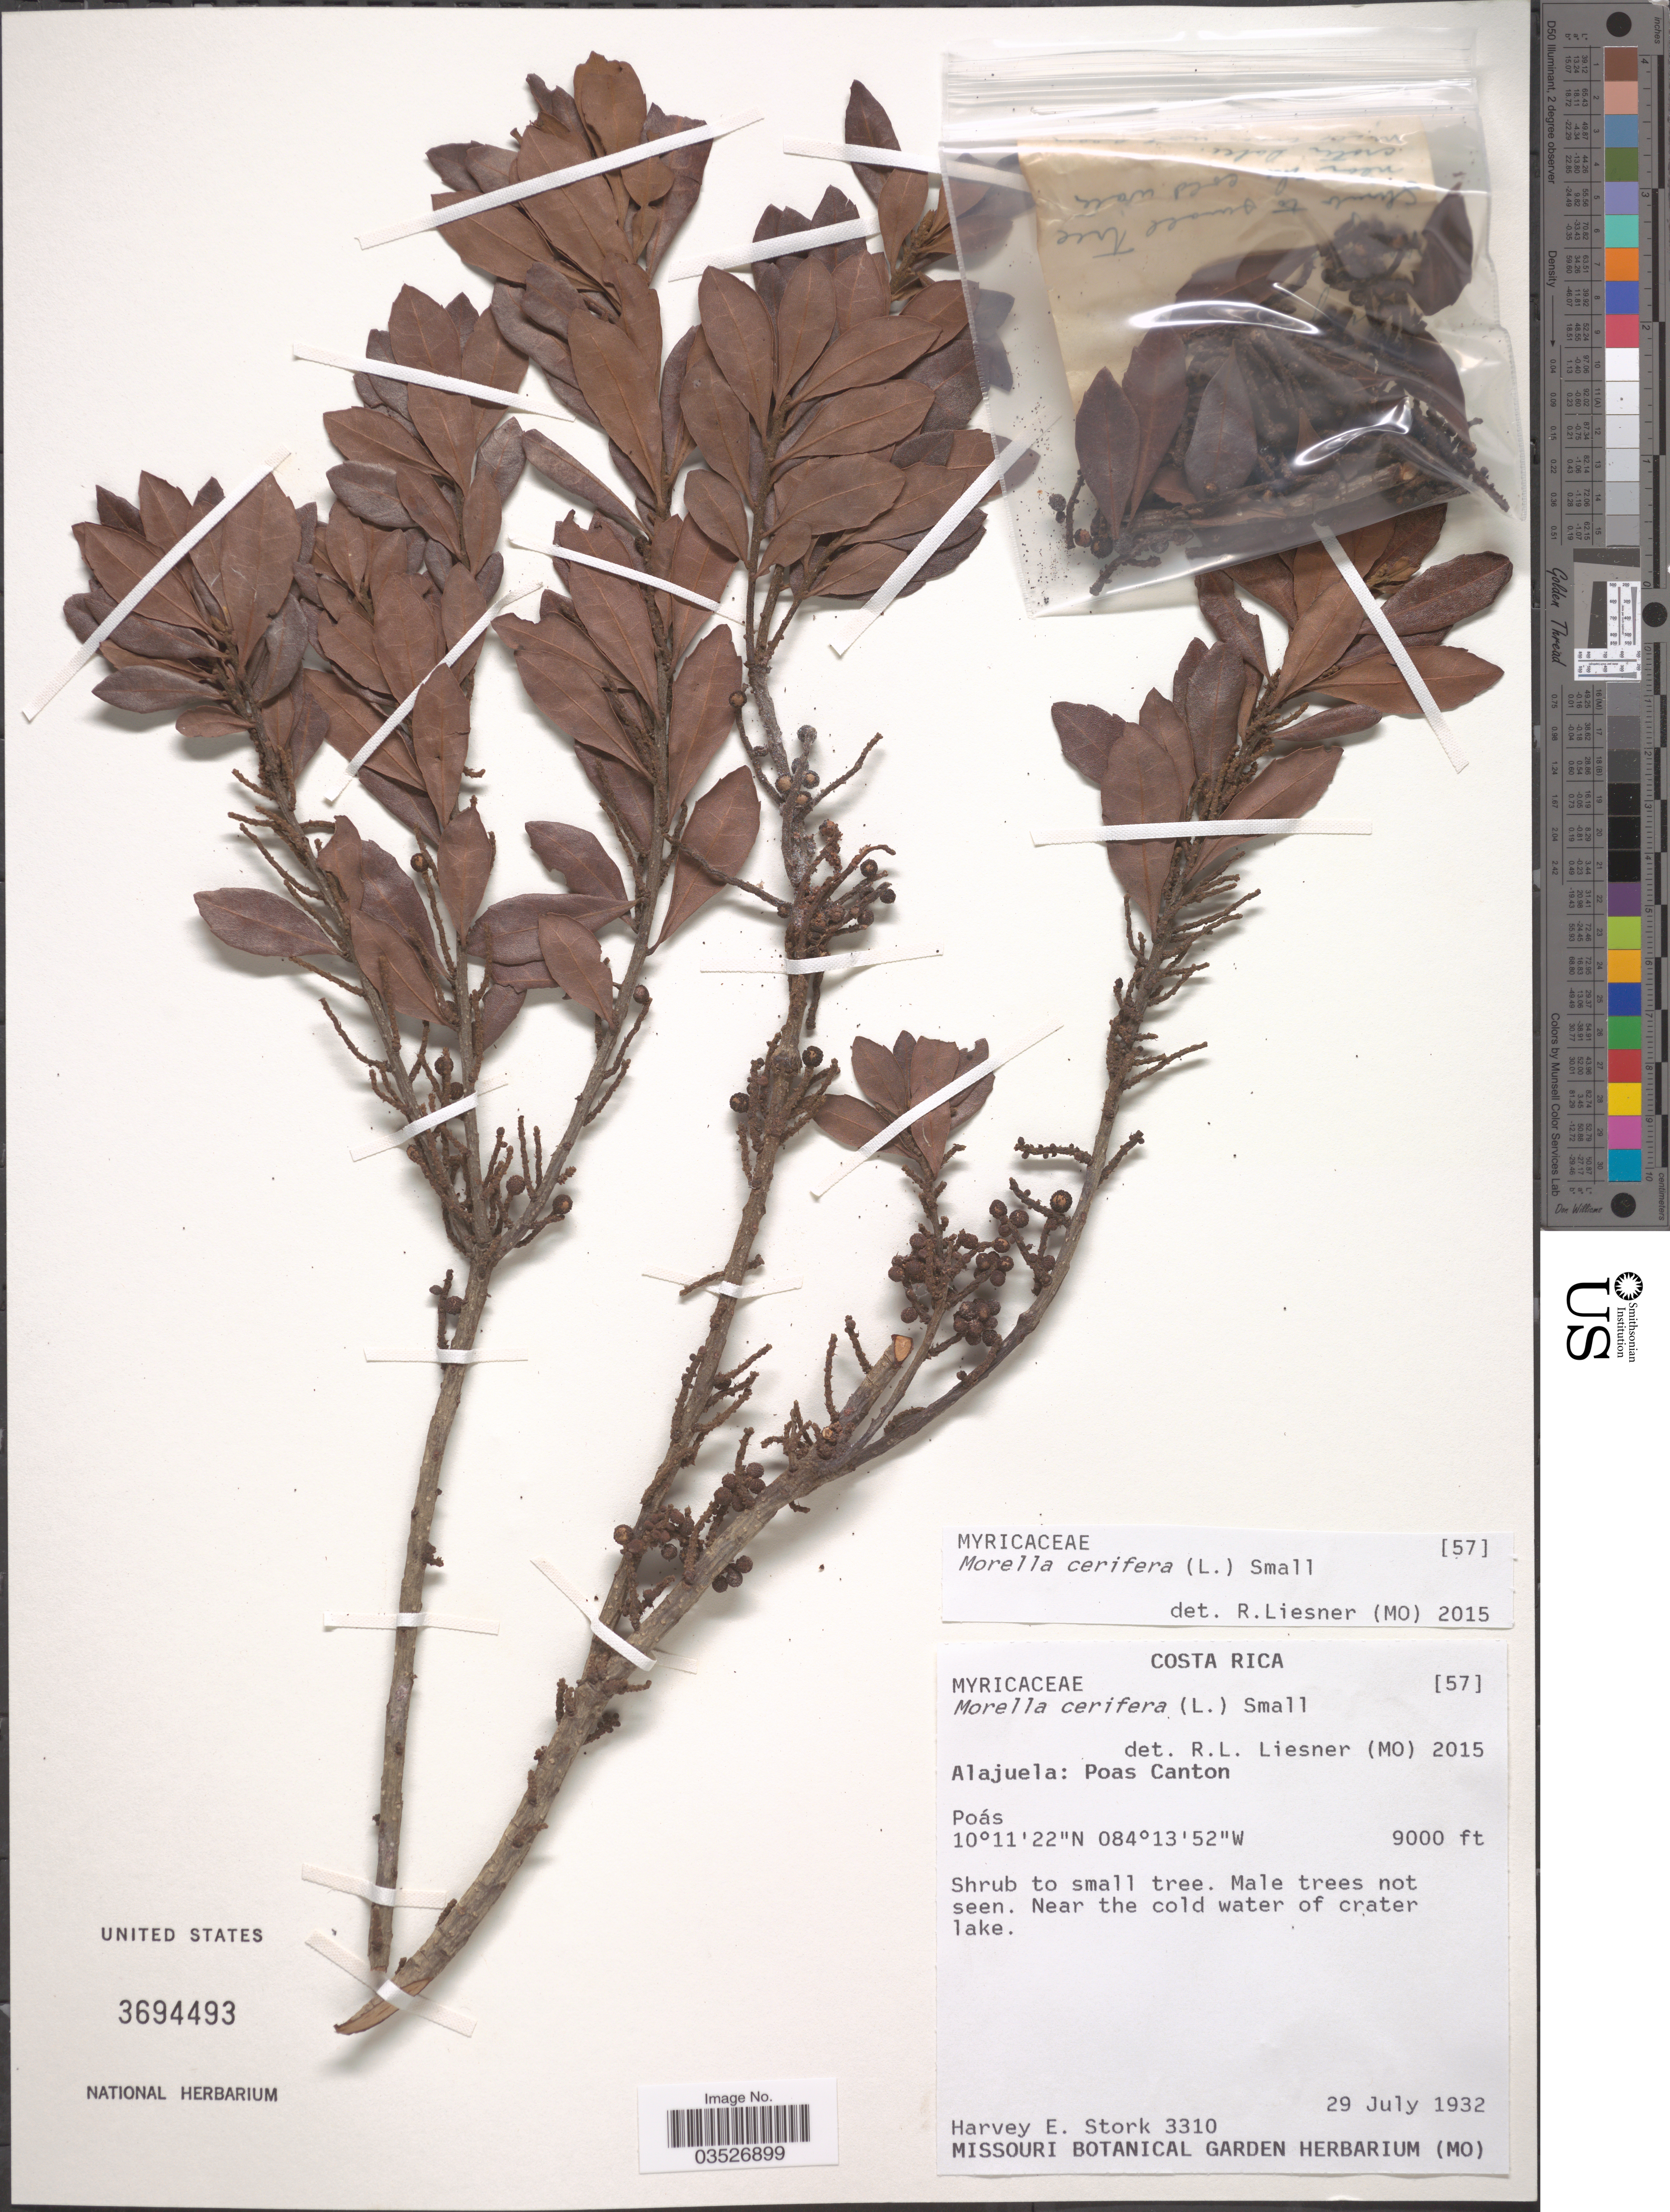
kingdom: Plantae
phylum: Tracheophyta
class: Magnoliopsida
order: Fagales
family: Myricaceae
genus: Morella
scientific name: Morella cerifera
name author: (L.) Small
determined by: Wilbur, R. L.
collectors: H. E. Stork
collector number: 3310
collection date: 1932-07-29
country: Costa Rica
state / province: Alajuela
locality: Poas Canton. Poás.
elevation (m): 2743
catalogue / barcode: US 3694493